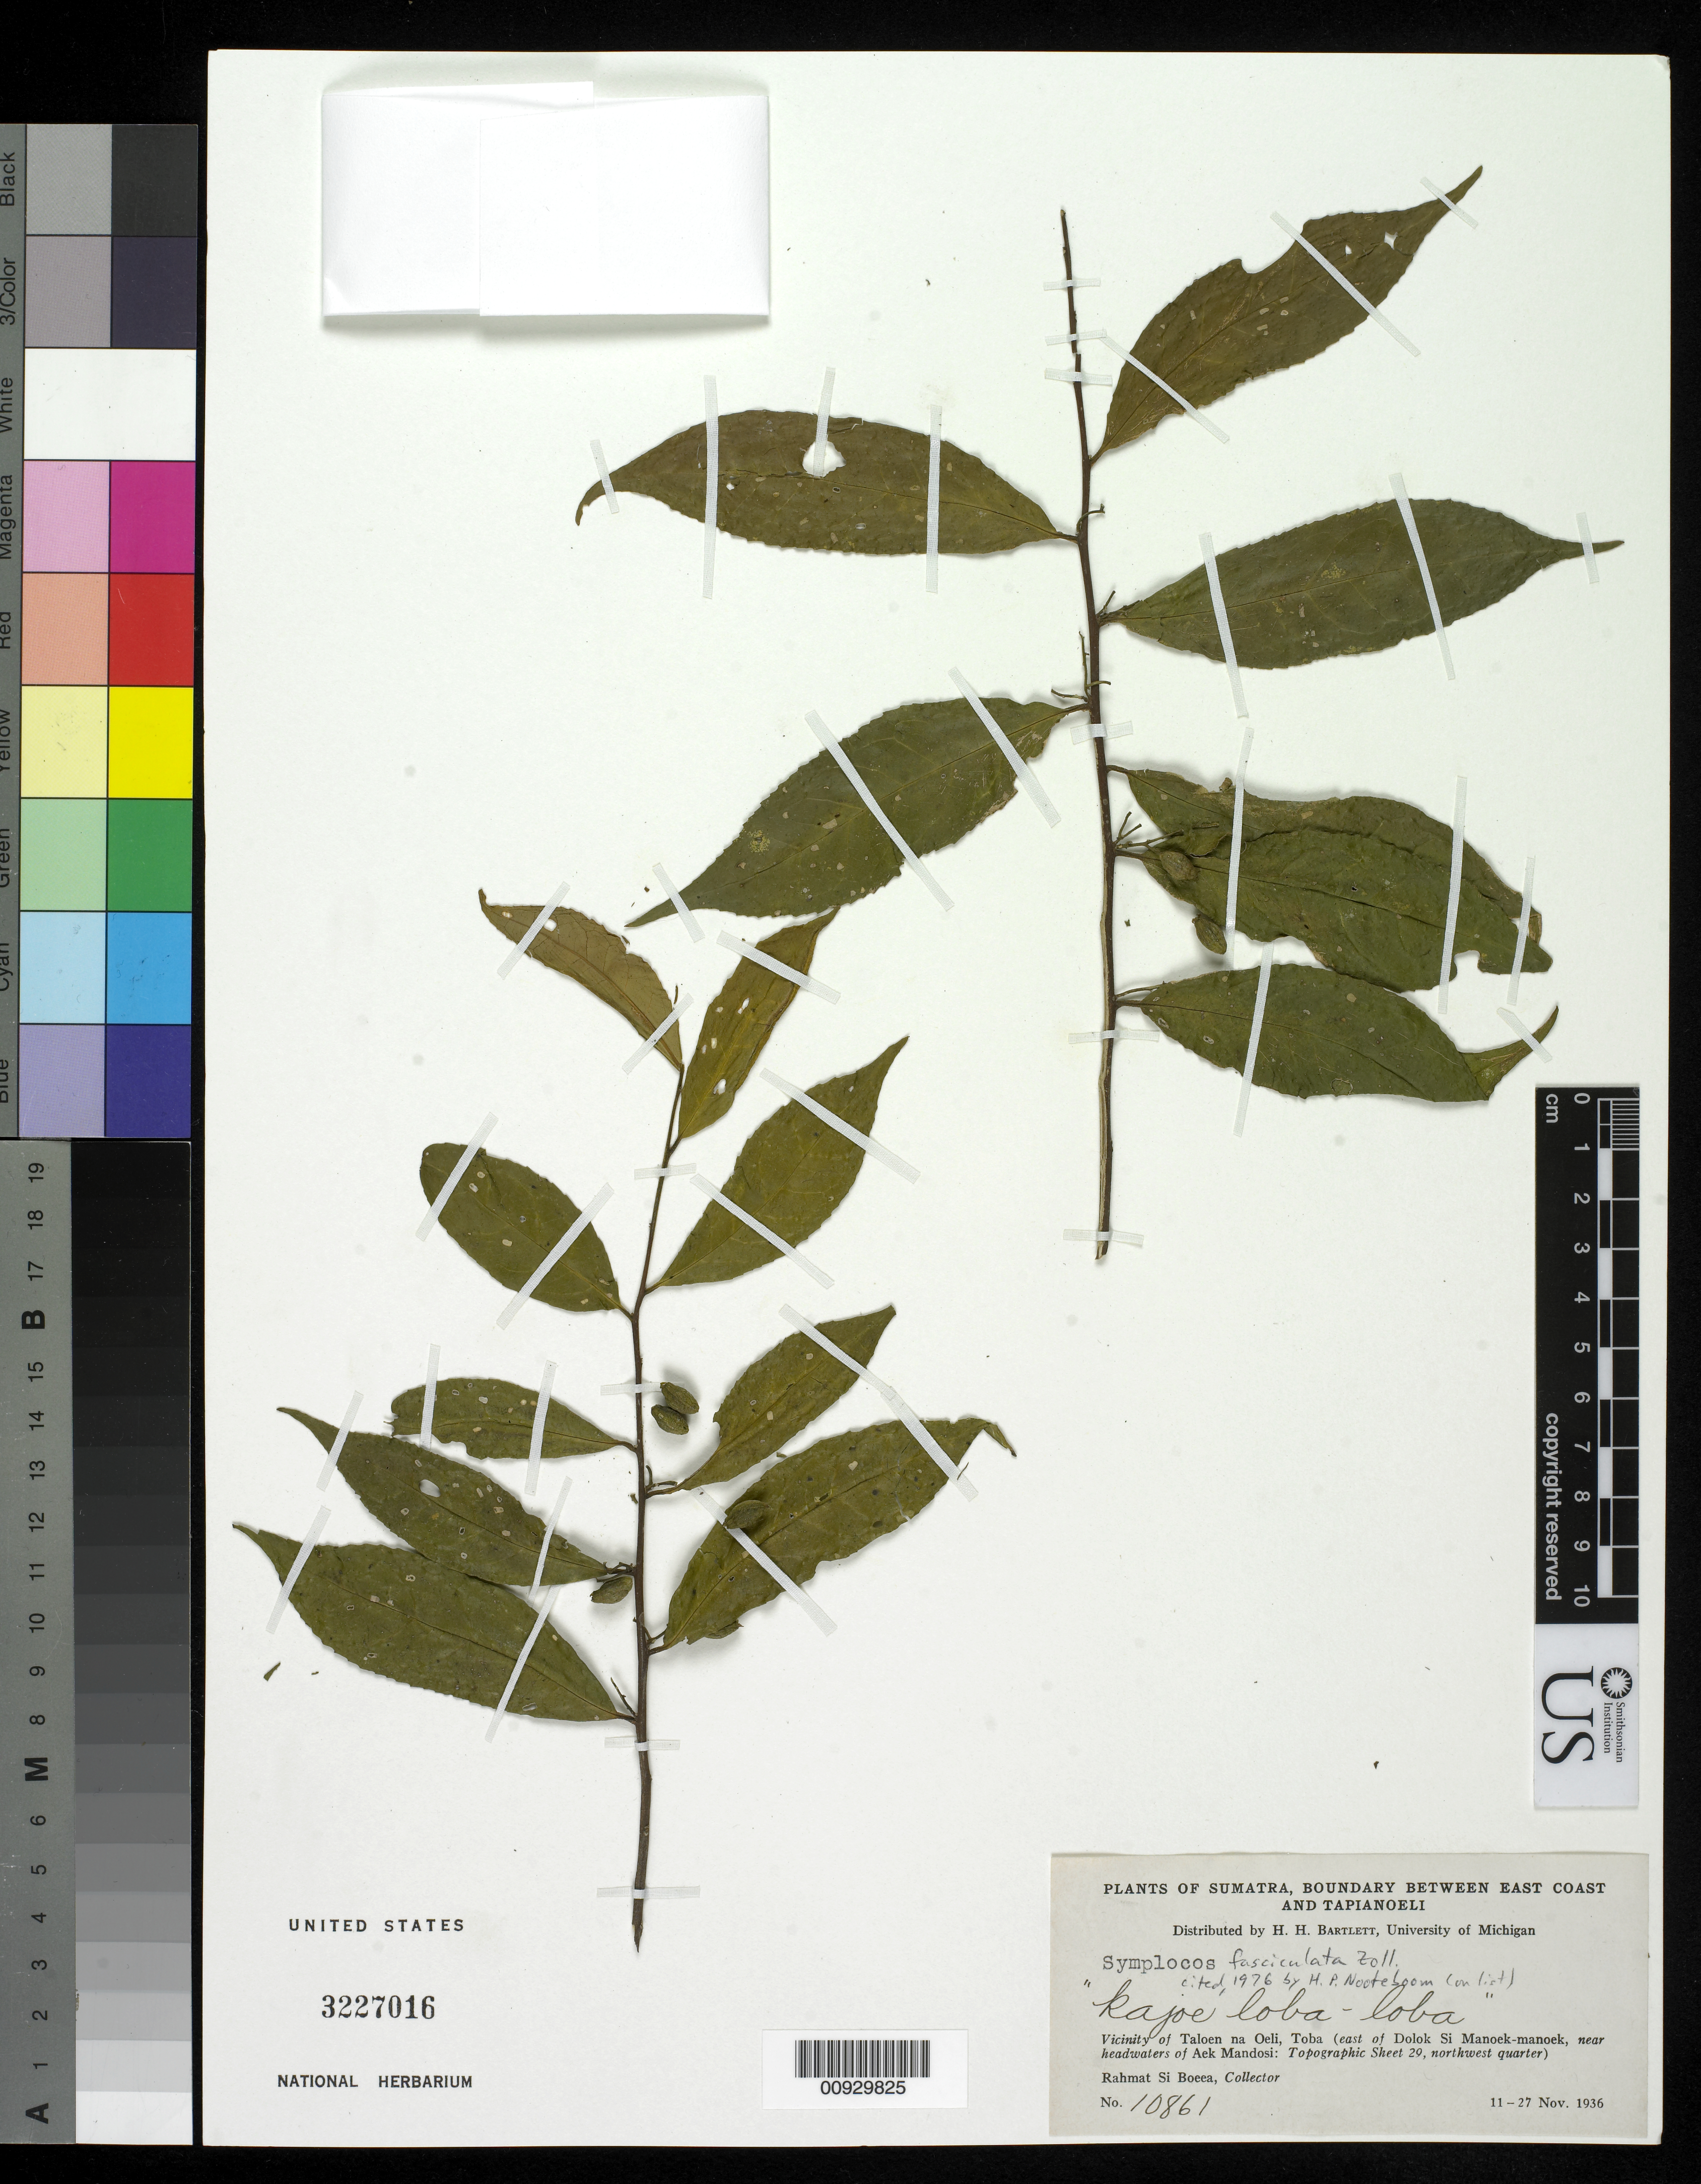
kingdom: Plantae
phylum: Tracheophyta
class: Magnoliopsida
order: Ericales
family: Symplocaceae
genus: Symplocos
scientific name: Symplocos fasciculata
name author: Roxb. ex A. DC.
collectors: Rahmat Si Boeea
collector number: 10861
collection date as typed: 11 Nov 1936 to 27 Nov 1936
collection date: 1936-11-11/1936-11-27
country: Indonesia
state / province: Sumatra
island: Sumatra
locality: Vicinity of Taloen na Oeli, toba (east of dolok Si Manoek-manoek, near headwaters of Aek Mandosi: Topographic Sheet 29, northwest quarter)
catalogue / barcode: US 3227016